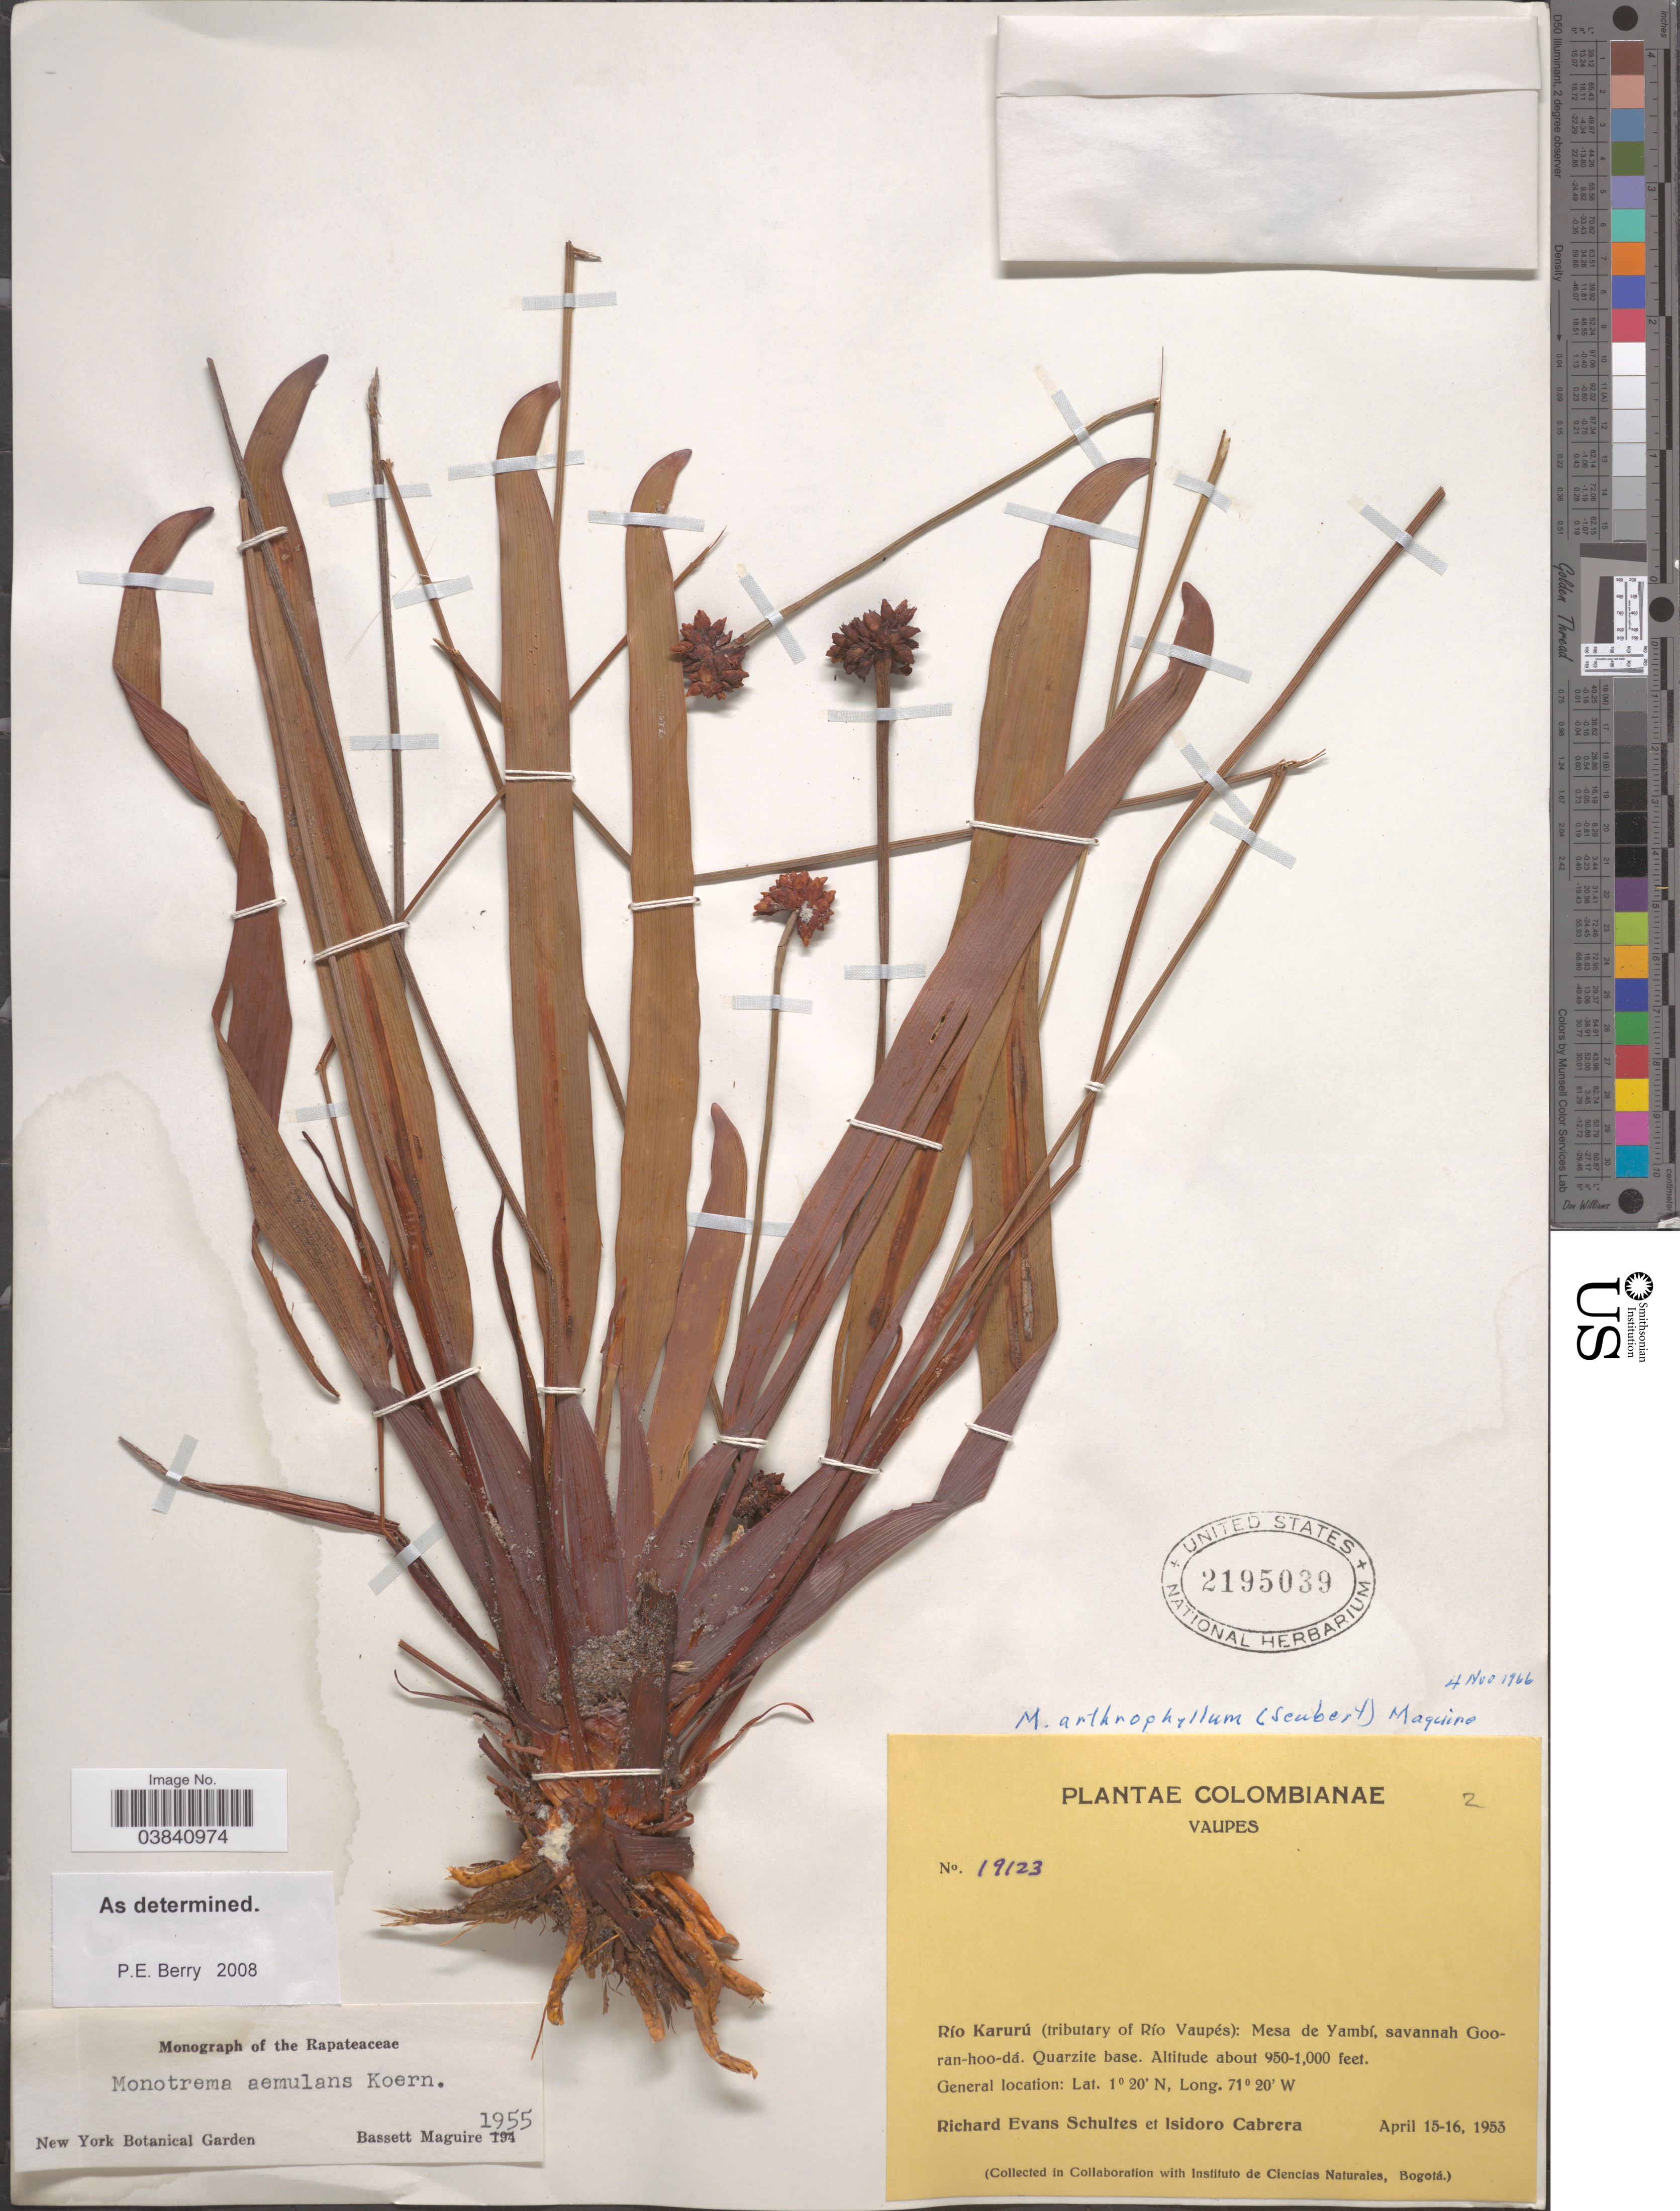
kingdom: Plantae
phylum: Tracheophyta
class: Liliopsida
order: Poales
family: Rapateaceae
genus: Monotrema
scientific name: Monotrema aemulans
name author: Körn.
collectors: R. E. Schultes & I. Cabrera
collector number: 19123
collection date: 1953-04-15/1953-04-16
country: Colombia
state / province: Vaupés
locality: Río Karurú (tributary of Río Vaupés): Mesa de Yambí, savannah Gooran-hoo-dá. Quarzite base.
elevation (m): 290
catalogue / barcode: US 2195039